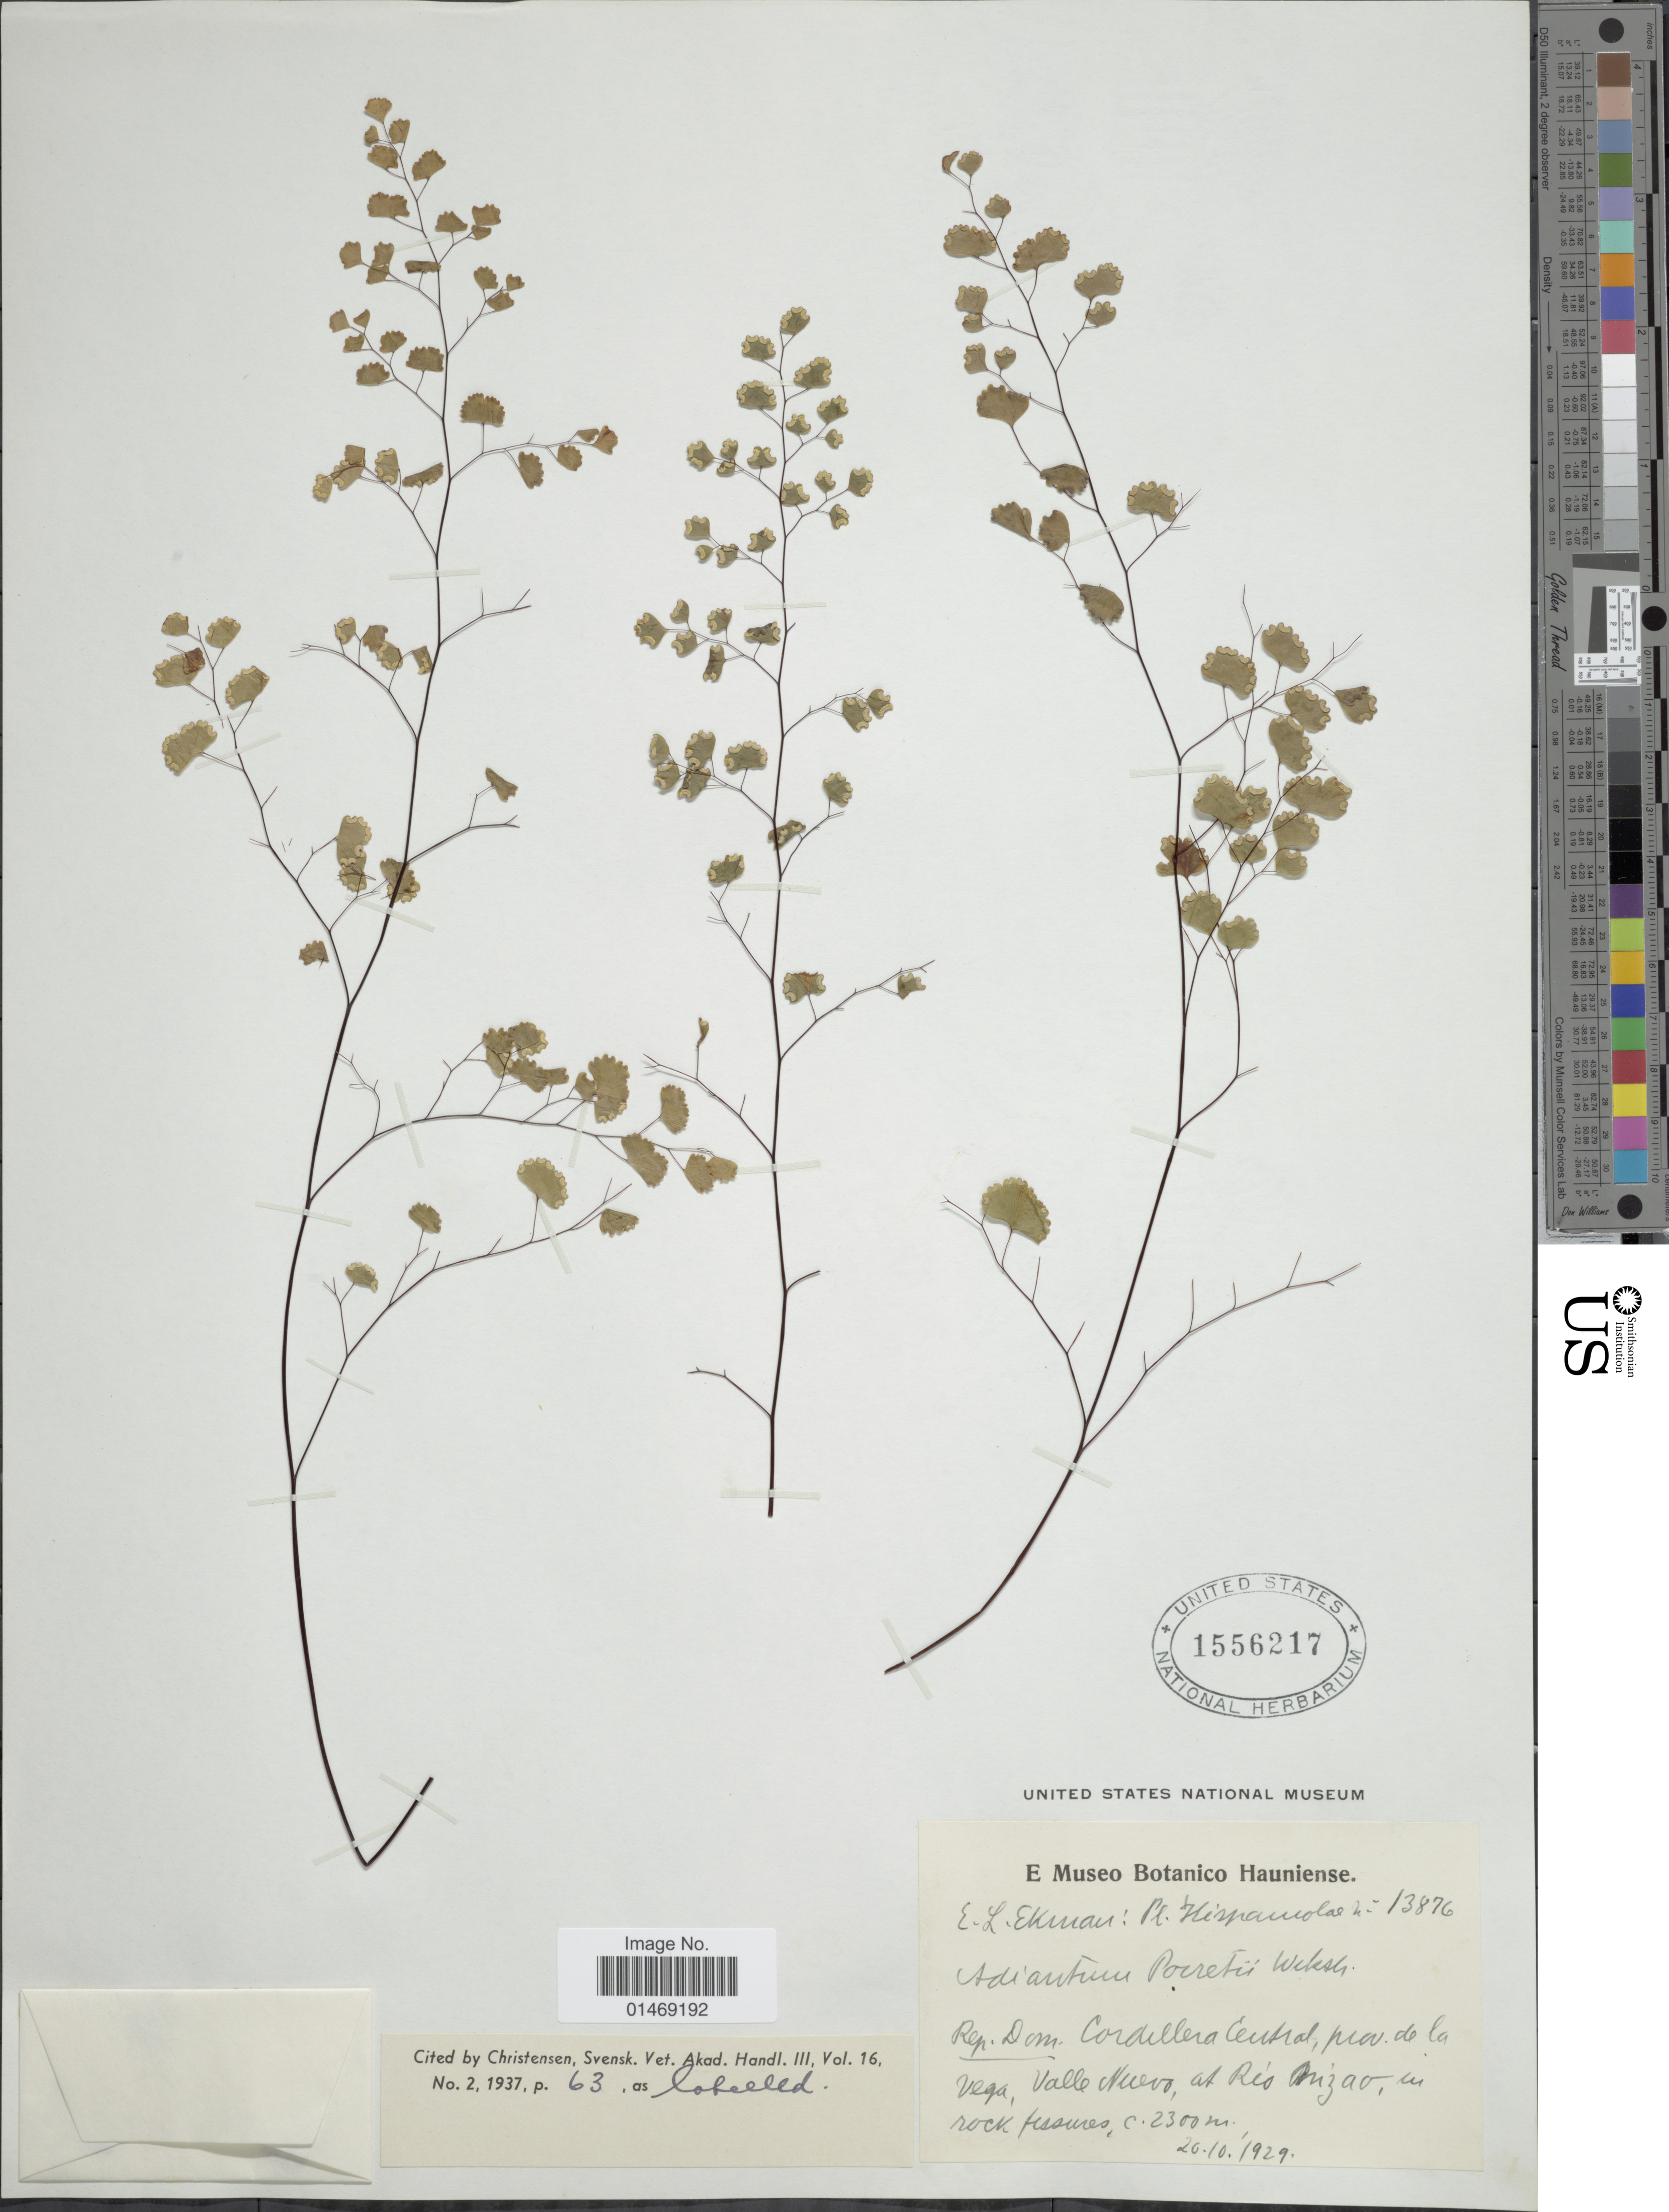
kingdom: Plantae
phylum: Tracheophyta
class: Polypodiopsida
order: Polypodiales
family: Pteridaceae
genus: Adiantum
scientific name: Adiantum poiretii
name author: Wikstr.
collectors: E. L. Ekman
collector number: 13876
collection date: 1929-10-20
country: Dominican Republic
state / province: La Vega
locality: Cordillera Central, prov de la Vega, Valle Nuevo, at Rio Anzao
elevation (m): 2300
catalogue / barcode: US 1556217